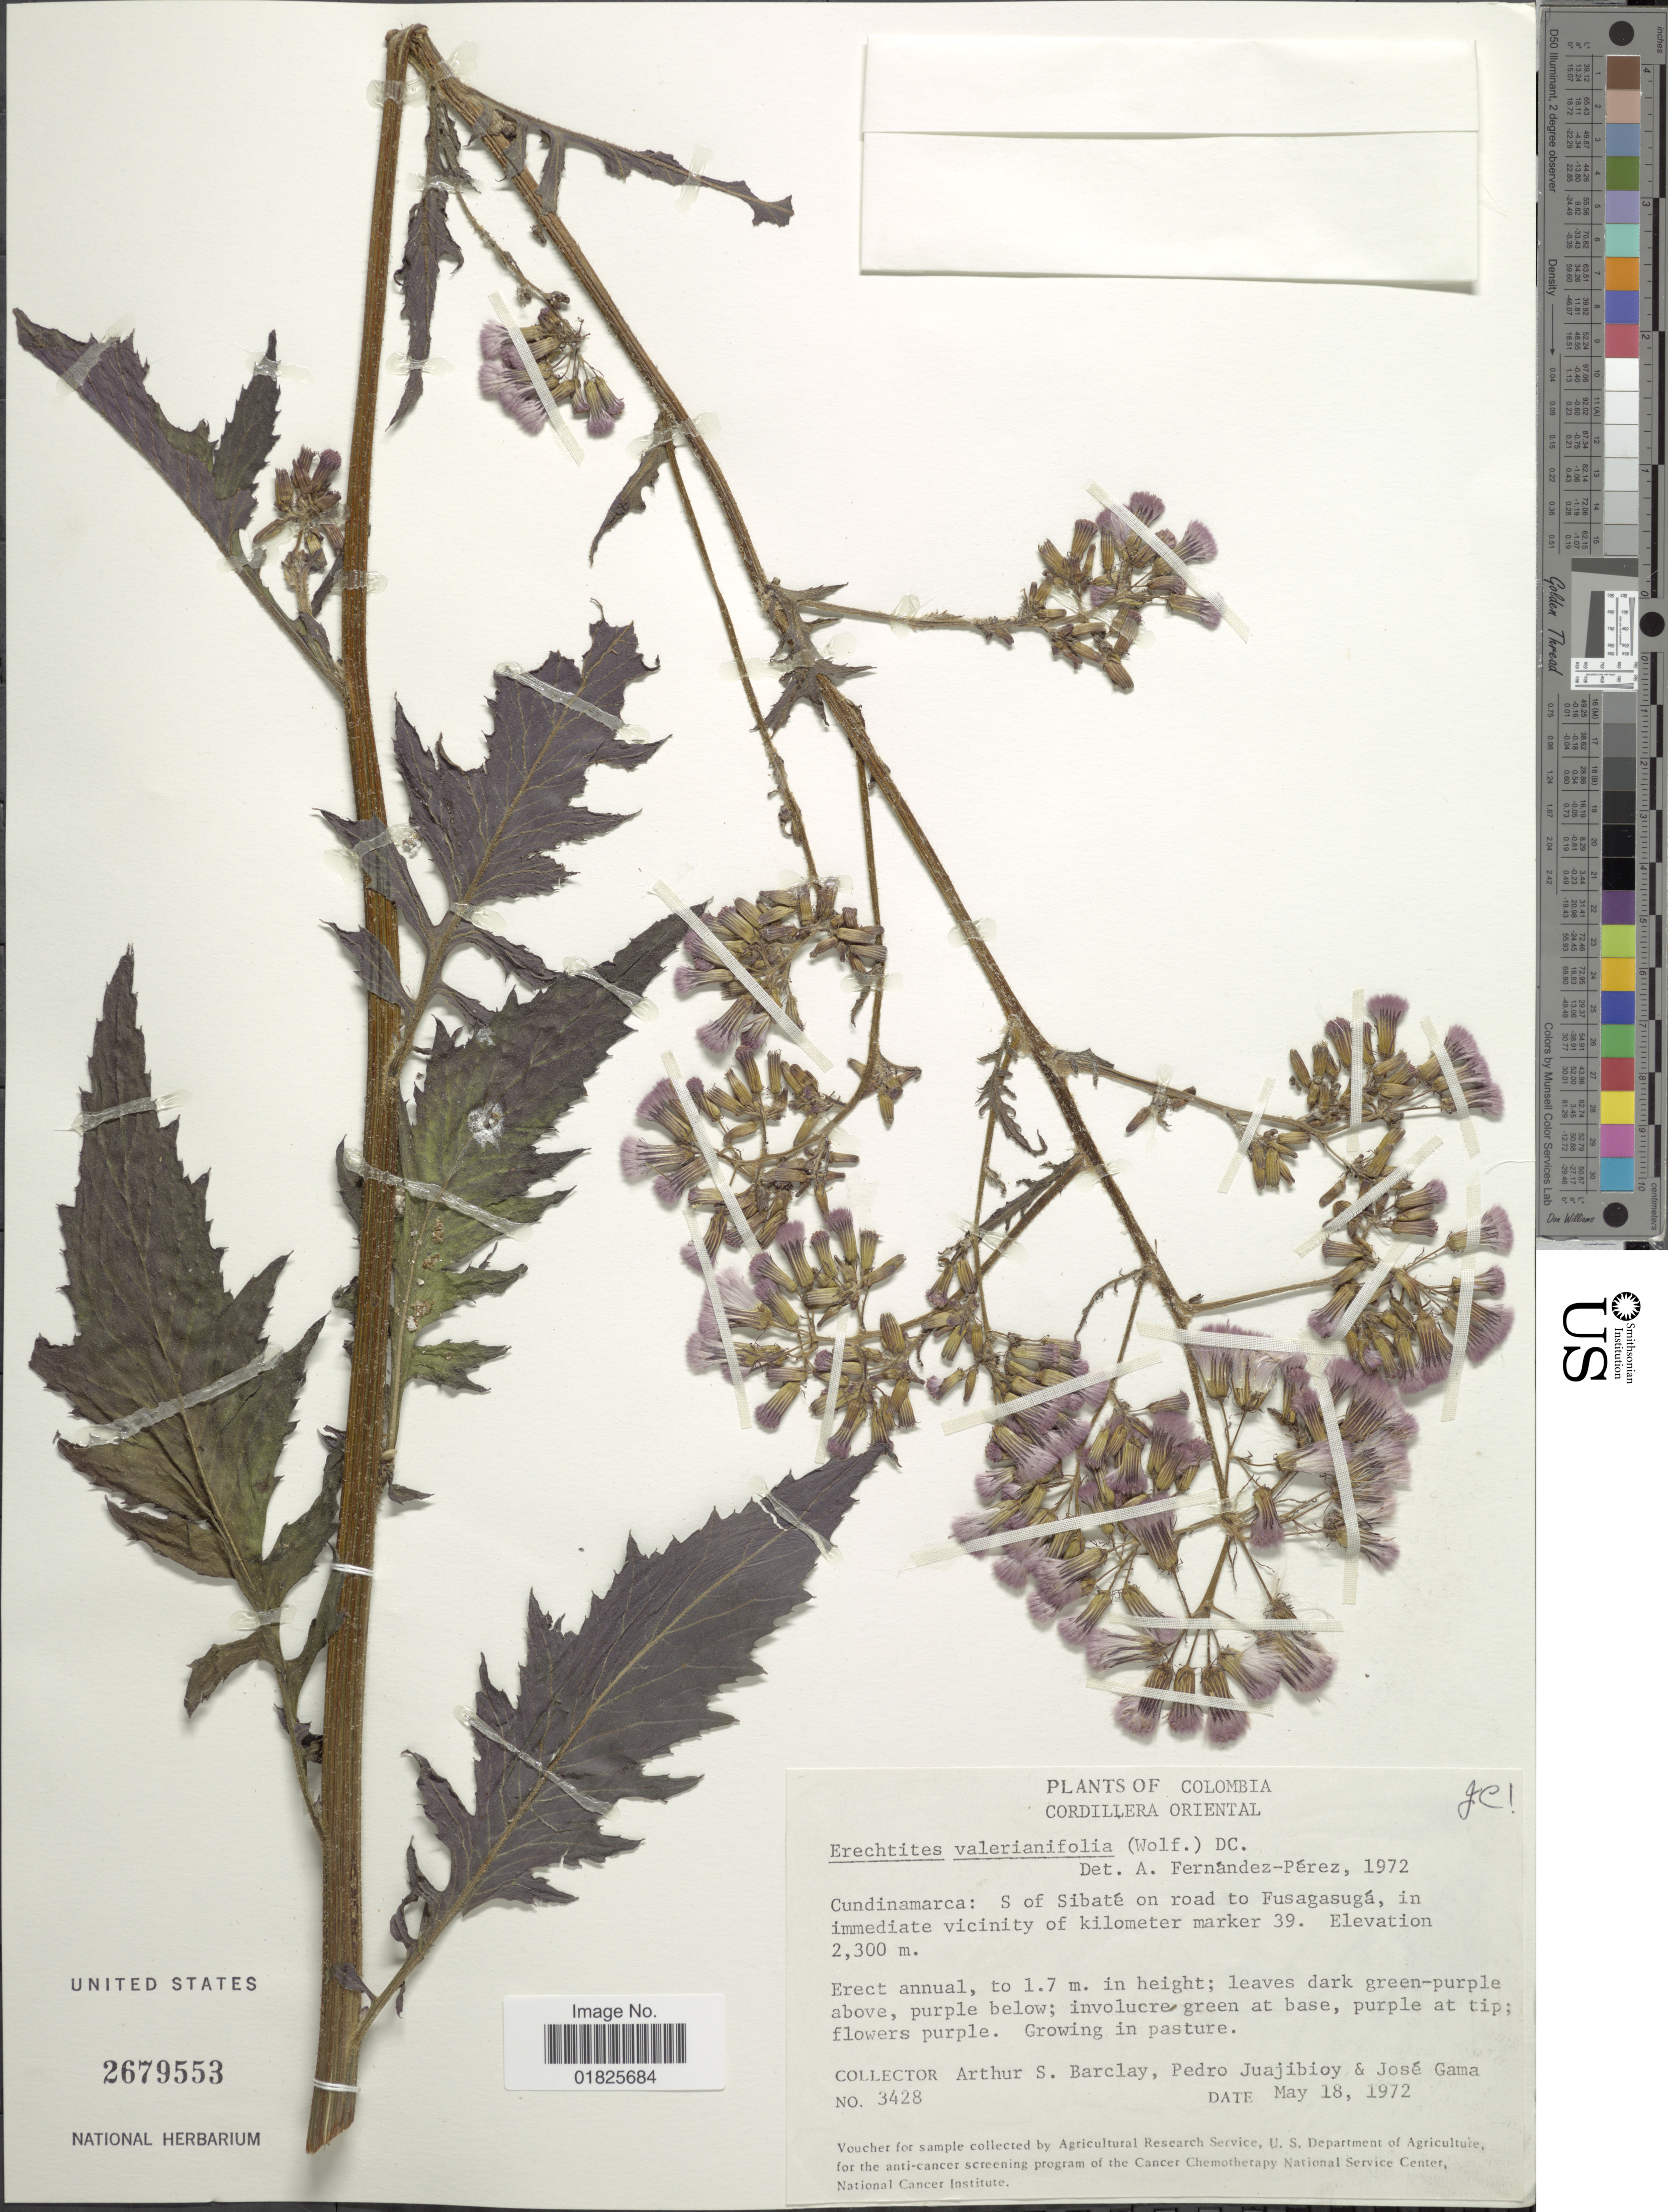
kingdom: Plantae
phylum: Tracheophyta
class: Magnoliopsida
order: Asterales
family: Asteraceae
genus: Erechtites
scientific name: Erechtites valerianifolius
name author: (Link ex Spreng.) DC.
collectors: A. S. Barclay, P. Juajibioy & J. Gama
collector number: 3428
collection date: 1972-05-18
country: Colombia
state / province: Cundinamarca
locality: Cordillera Oriental, S of Sibaté on road to Fusagasugá, in immediate vicinity of kilometer marker 39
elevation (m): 2300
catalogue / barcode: US 2679553